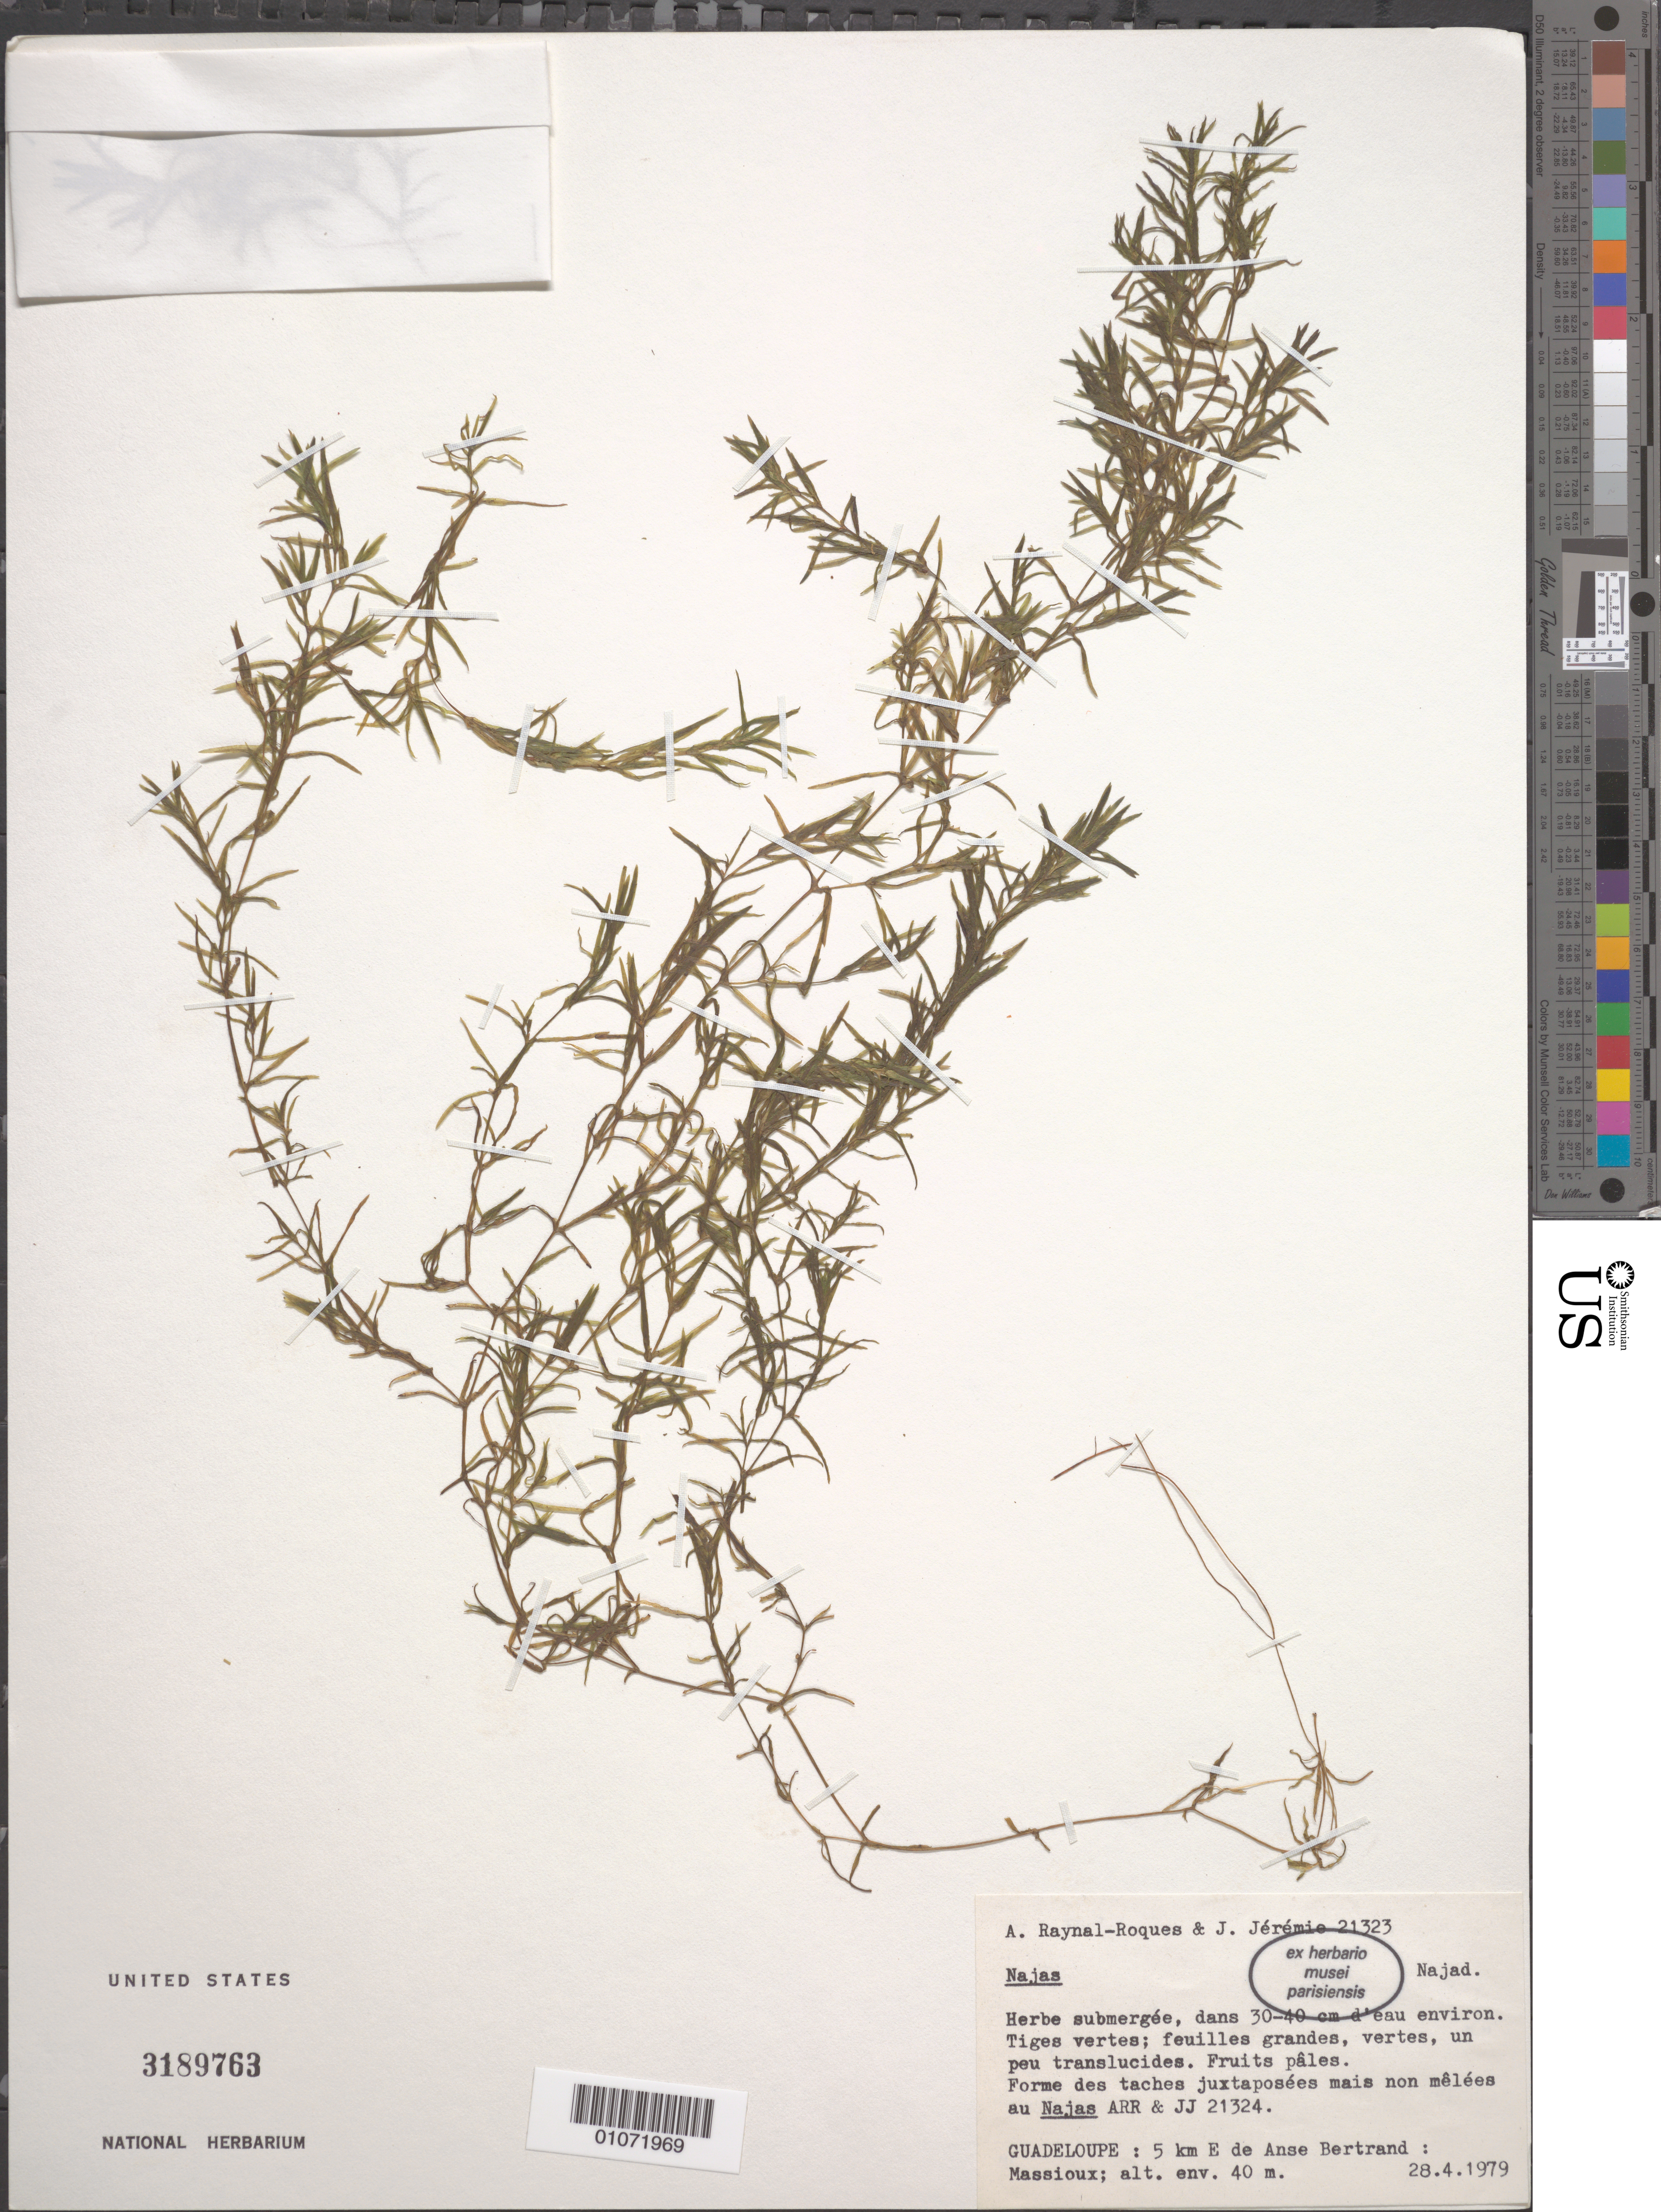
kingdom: Plantae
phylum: Tracheophyta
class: Liliopsida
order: Alismatales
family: Hydrocharitaceae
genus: Najas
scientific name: Najas sp.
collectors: A. M. Raynal & J. Jérémie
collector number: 21323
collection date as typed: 28 Apr 1979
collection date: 1979-04-28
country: Guadeloupe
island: Grande Terre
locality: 5 km E de Anse Bertrand; Massioux; alt. env. 40 m.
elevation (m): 40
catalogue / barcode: US 3189763